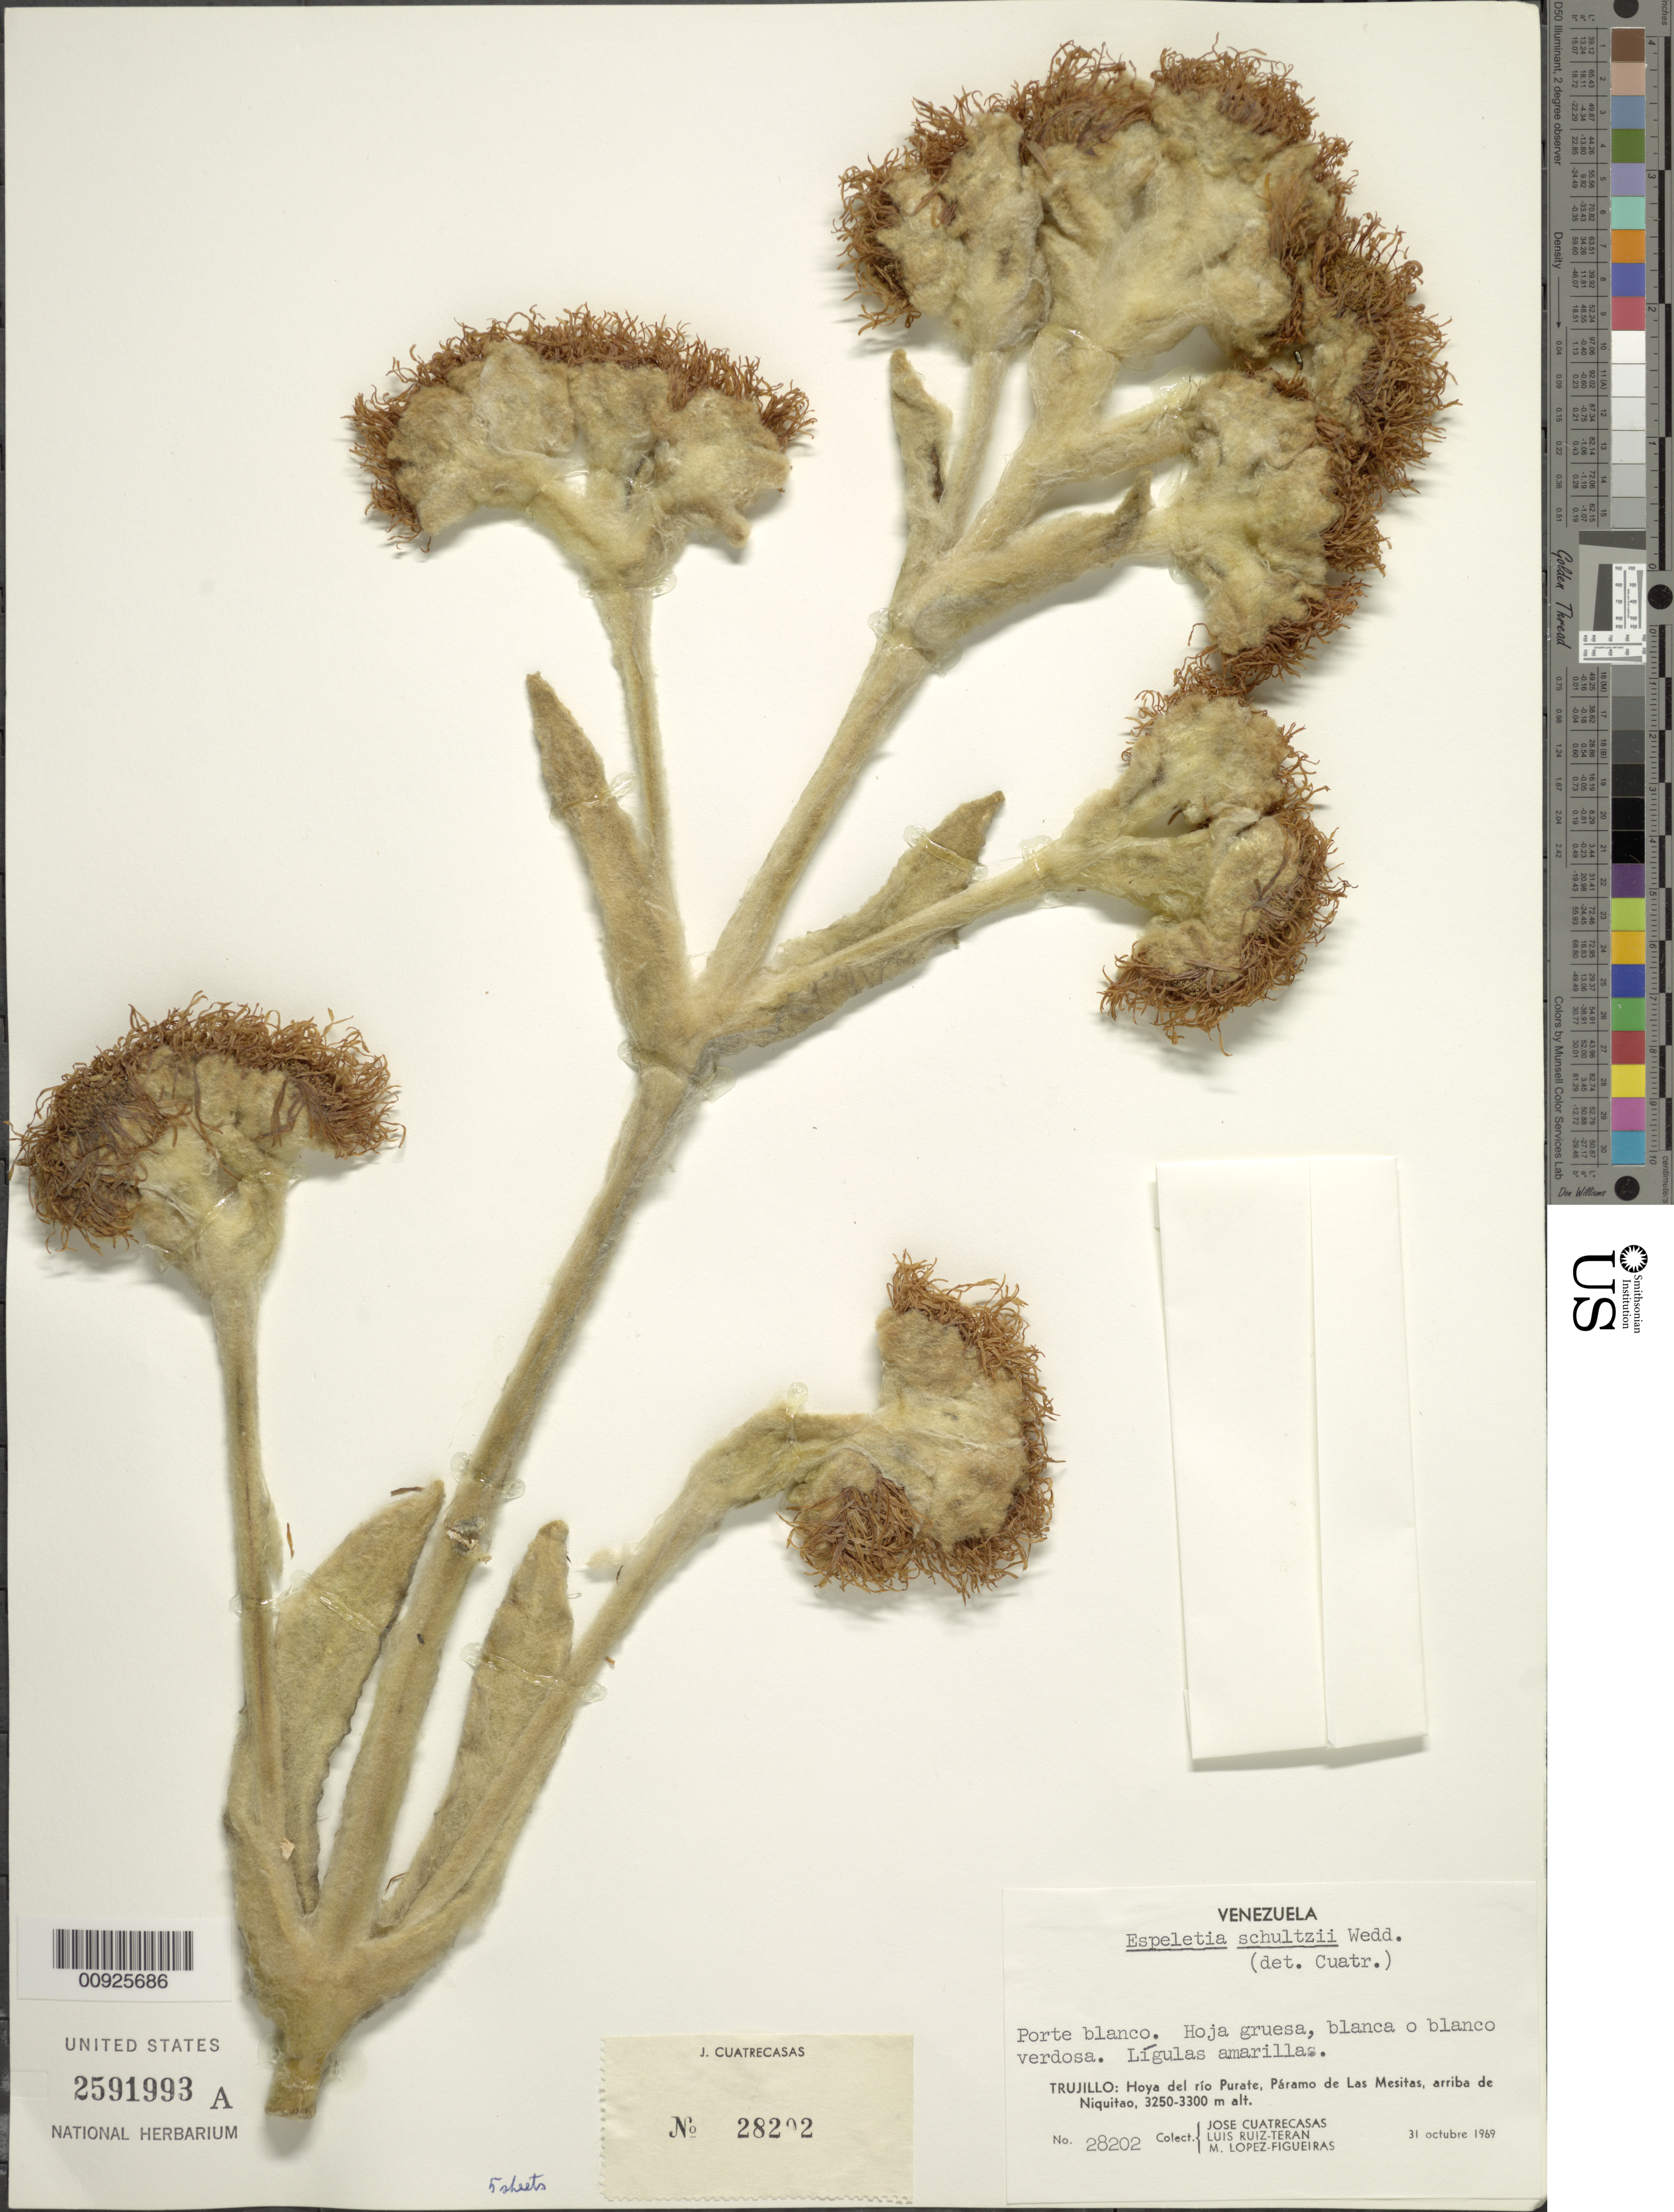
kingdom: Plantae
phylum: Tracheophyta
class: Magnoliopsida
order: Asterales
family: Asteraceae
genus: Espeletia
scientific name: Espeletia schultzii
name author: Wedd.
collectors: J. Cuatrecasas, L. E. Ruíz-Terán & M. López Figueiras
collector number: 28202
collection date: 1969-10-31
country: Venezuela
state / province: Trujillo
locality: Páramo de las Mesitas. Hoya del Río Purate, Páramo de las Mesitas, arriba de Niquitao.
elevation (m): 3250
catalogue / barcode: US 2591993A